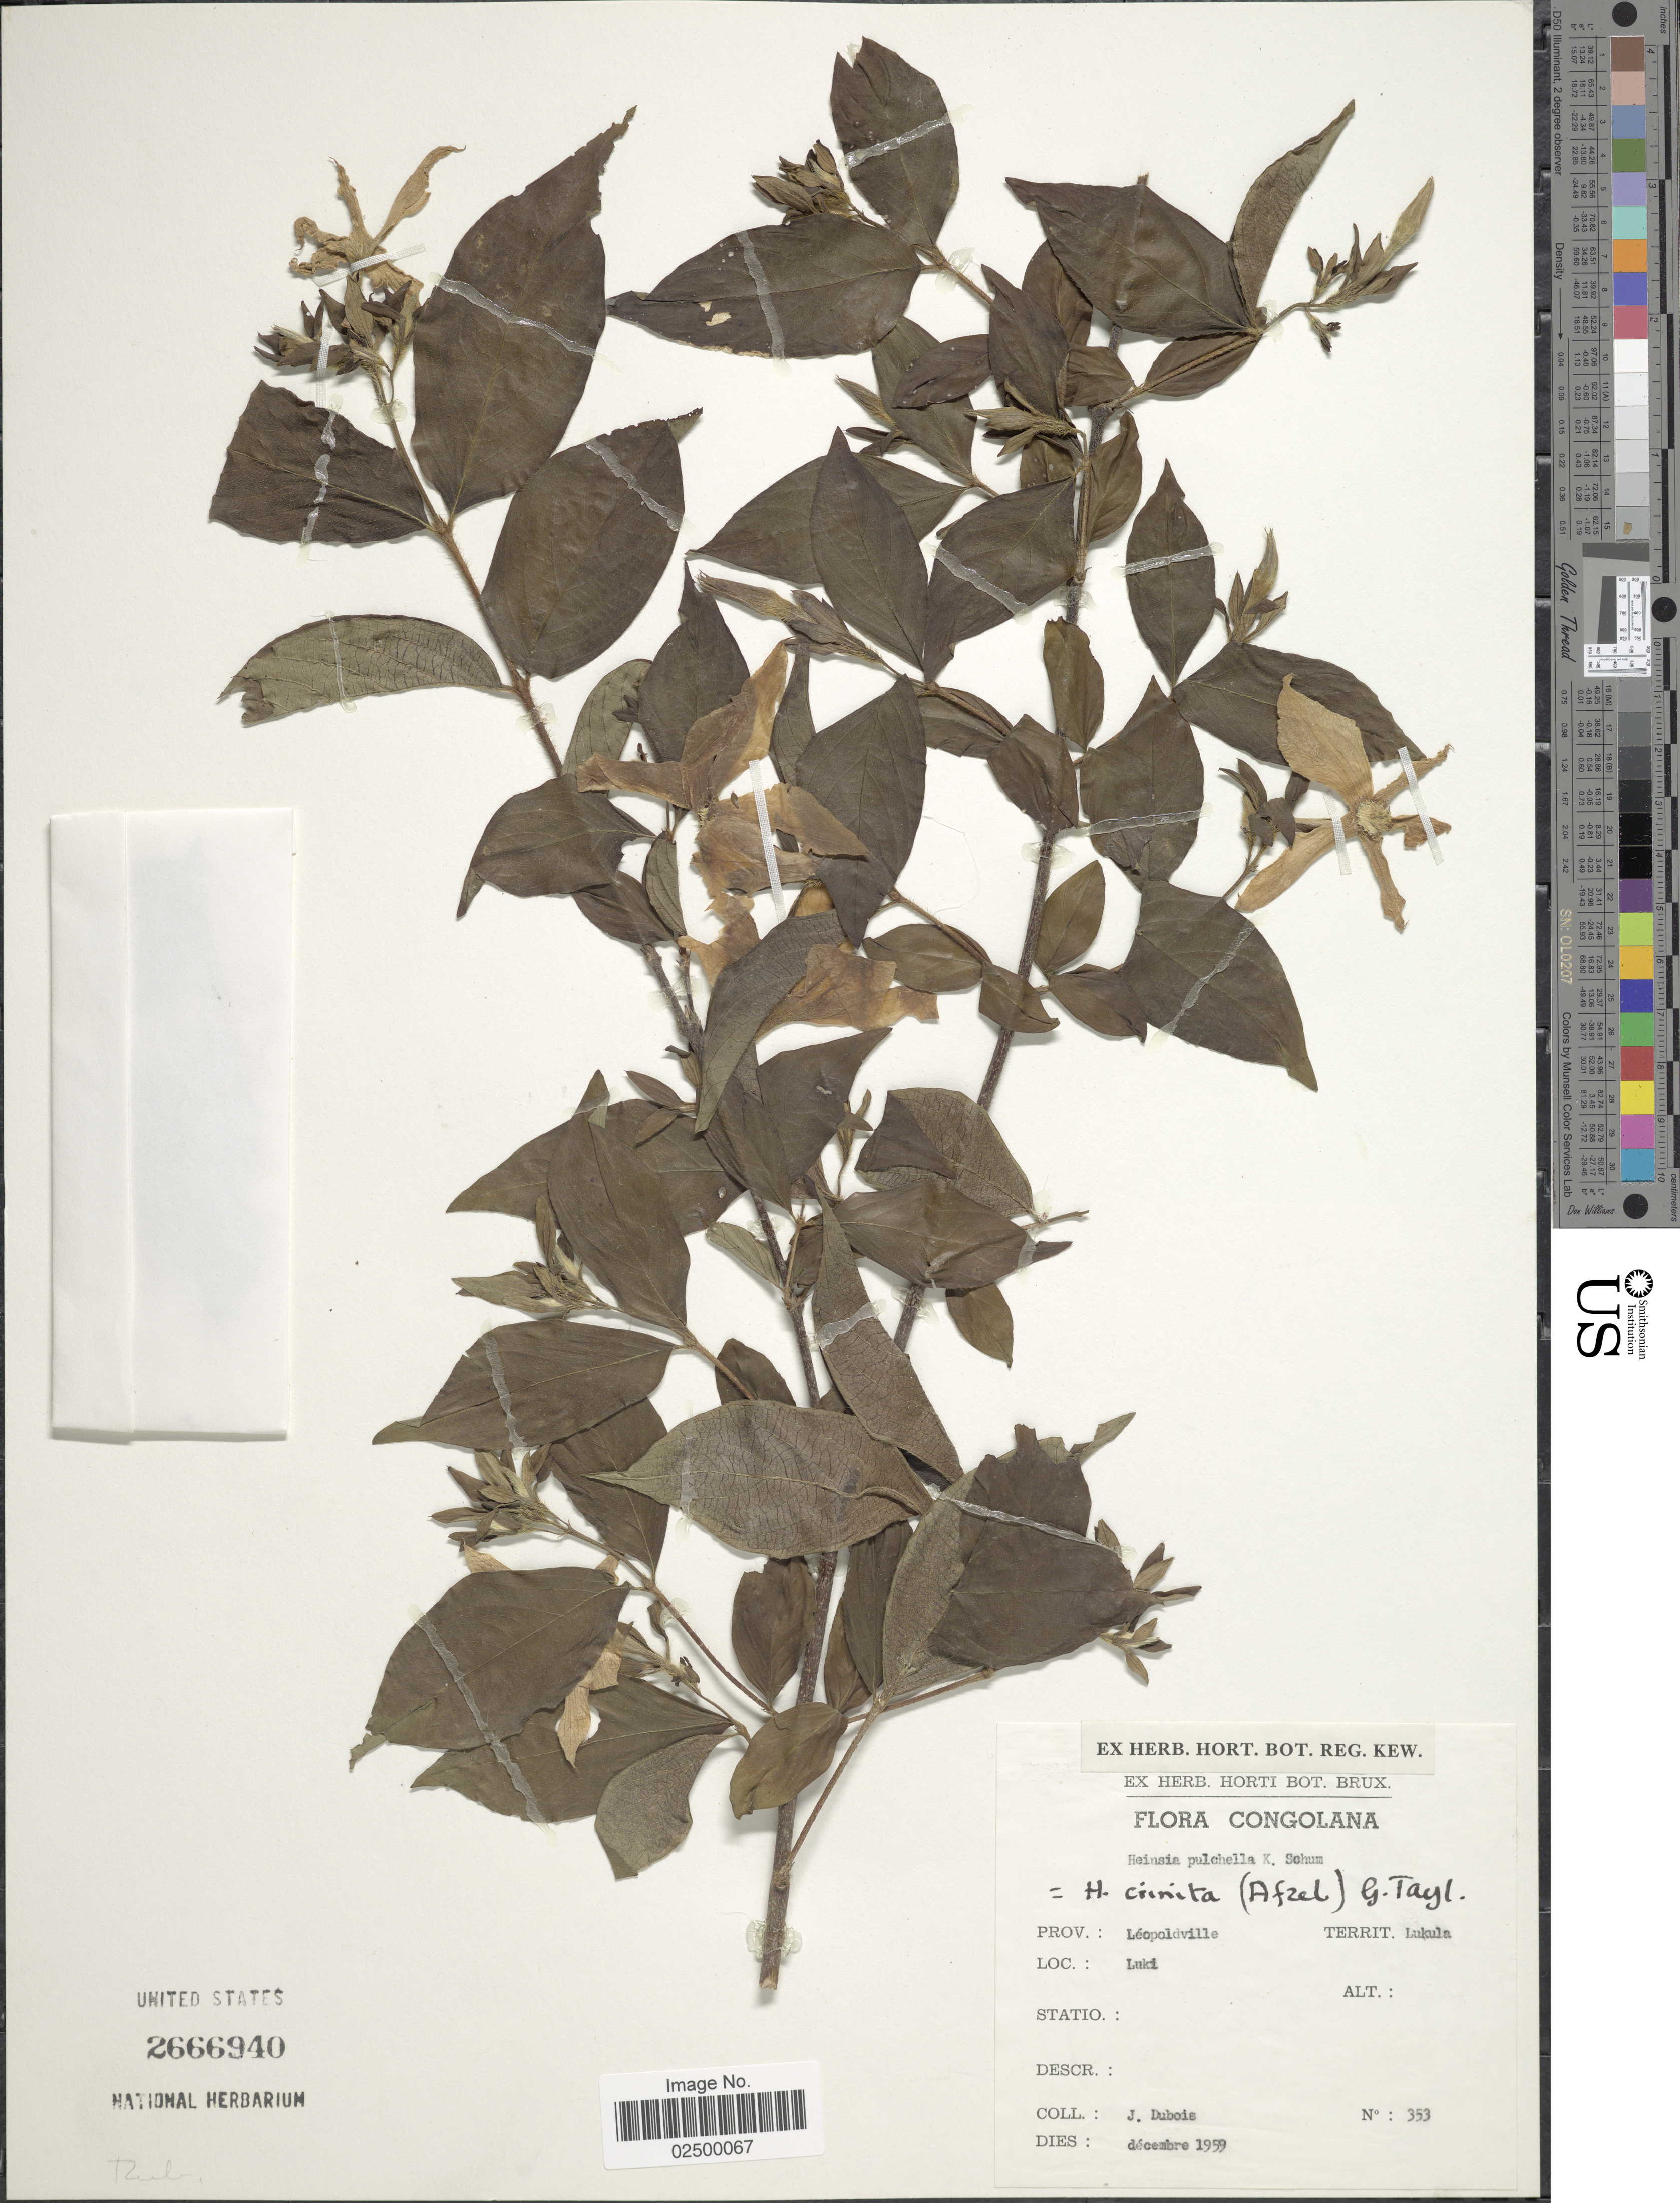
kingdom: Plantae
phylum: Tracheophyta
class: Magnoliopsida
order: Gentianales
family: Rubiaceae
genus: Heinsia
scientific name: Heinsia crinita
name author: (Afzel.) G. Taylor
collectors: J. Dubois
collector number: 353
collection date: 1959-12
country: Congo, Democratic Republic of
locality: Congolana, Prov.: Leopoldville, Luki, Territ. Lukula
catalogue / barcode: US 2666940